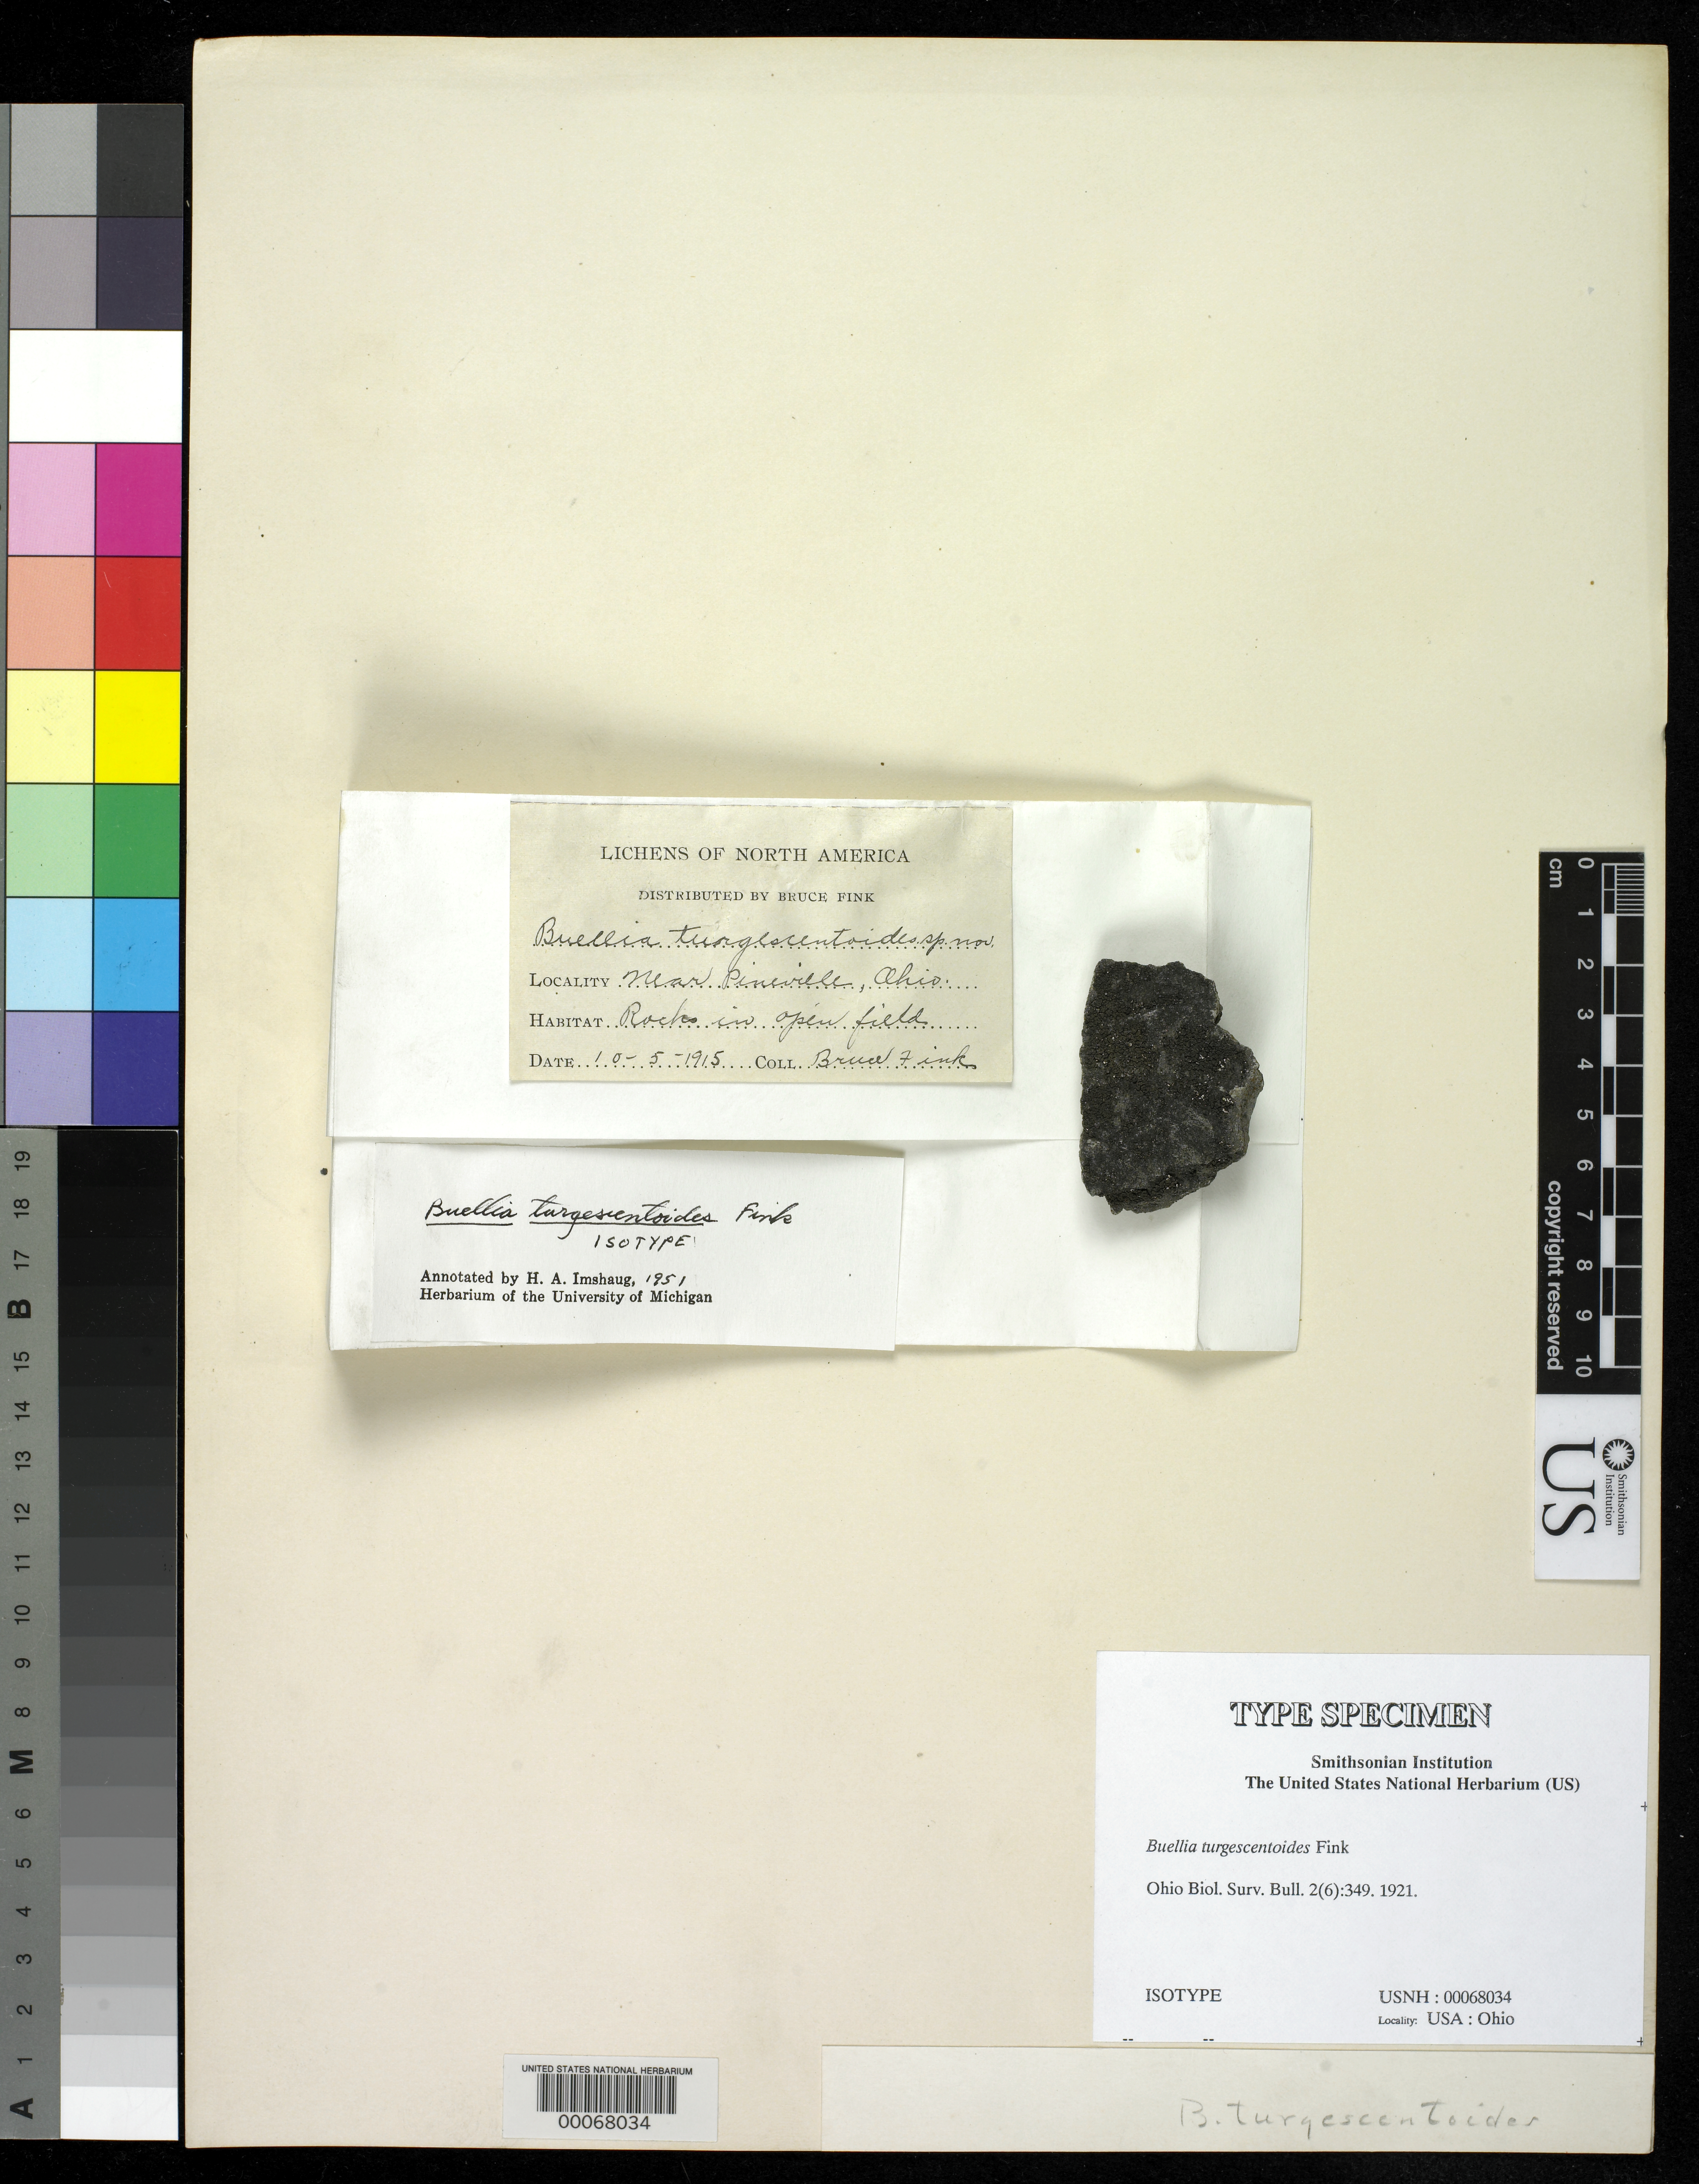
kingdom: Fungi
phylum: Ascomycota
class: Lecanoromycetes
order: Caliciales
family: Caliciaceae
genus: Buellia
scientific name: Buellia turgescentoides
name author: Fink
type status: Isotype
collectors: B. Fink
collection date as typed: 05 Oct 1914 to 10 May 1915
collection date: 1914-10-05/1915-05-10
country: United States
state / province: Ohio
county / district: Lake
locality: Near Pineville.